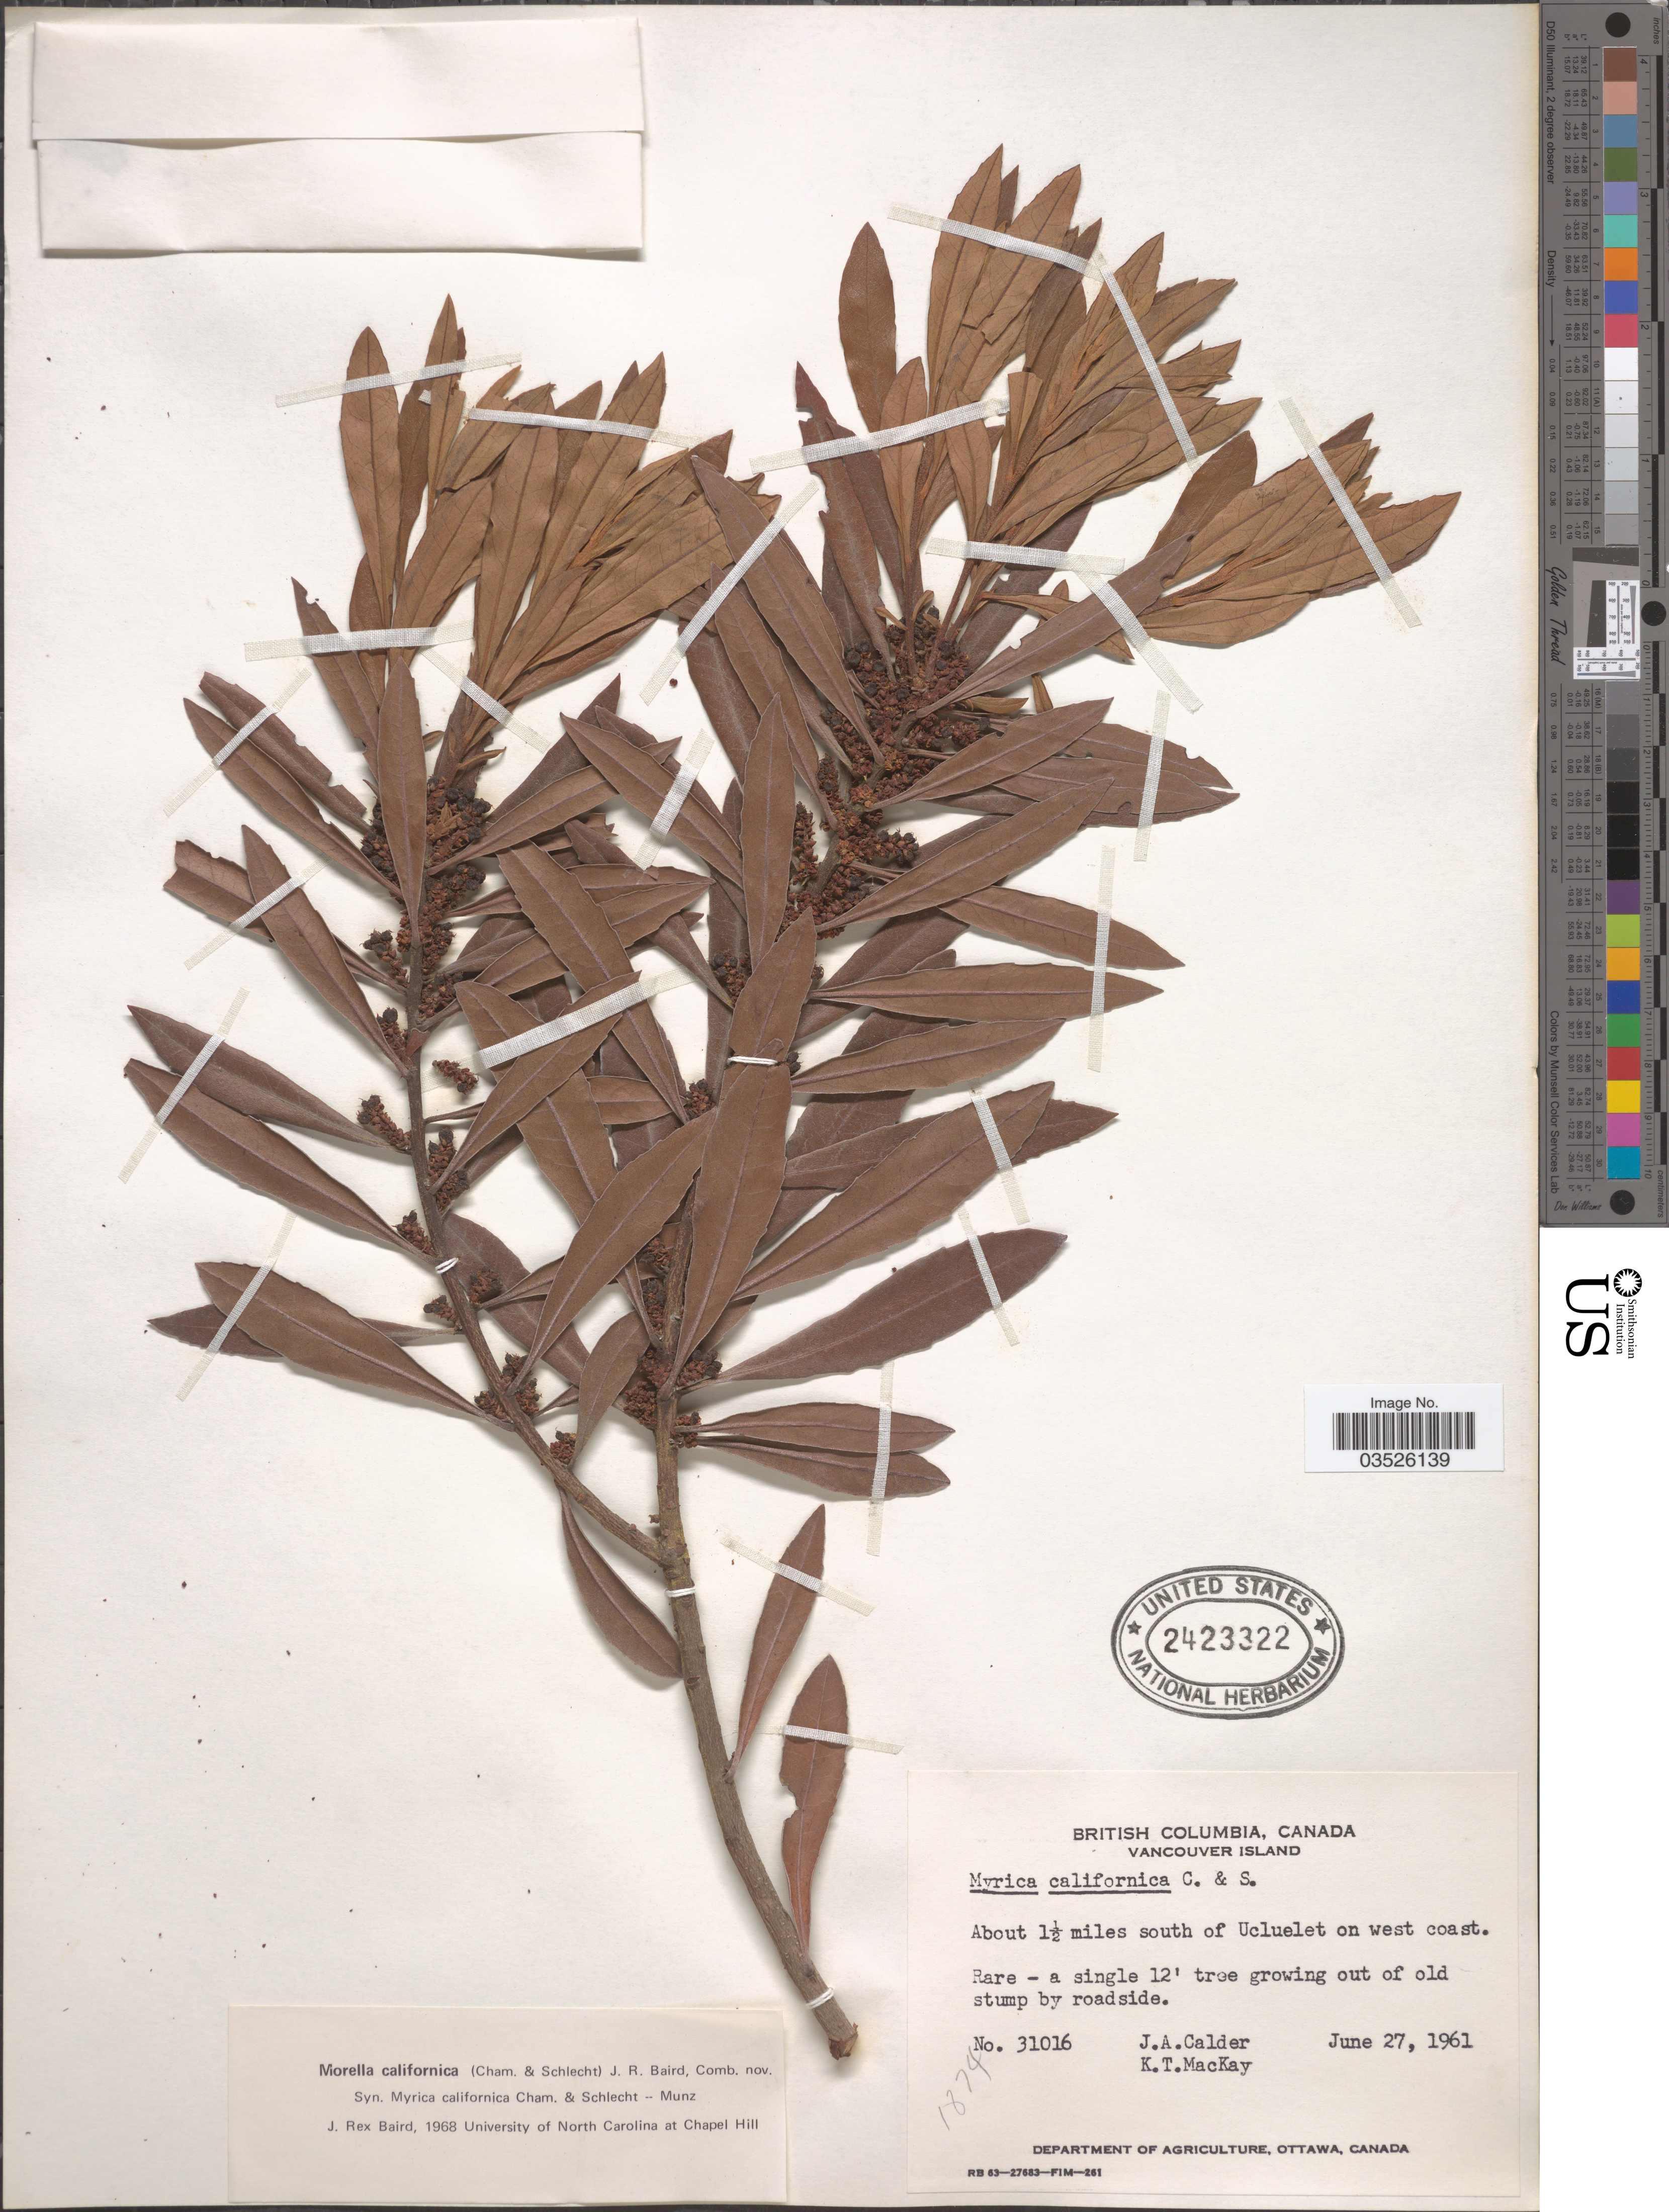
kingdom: Plantae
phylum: Tracheophyta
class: Magnoliopsida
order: Fagales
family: Myricaceae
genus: Morella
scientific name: Morella californica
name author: (Cham.) Wilbur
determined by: Strong, Mark T., (BOT), Smithsonian Institution - National Museum of Natural History (UNITED STATES)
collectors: J. A. Calder & K. T. Mackay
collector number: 31016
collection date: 1961-06-27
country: Canada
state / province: British Columbia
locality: Vancouver Island. About 1½ miles south of Ucluelet on west coast.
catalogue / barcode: US 2423322